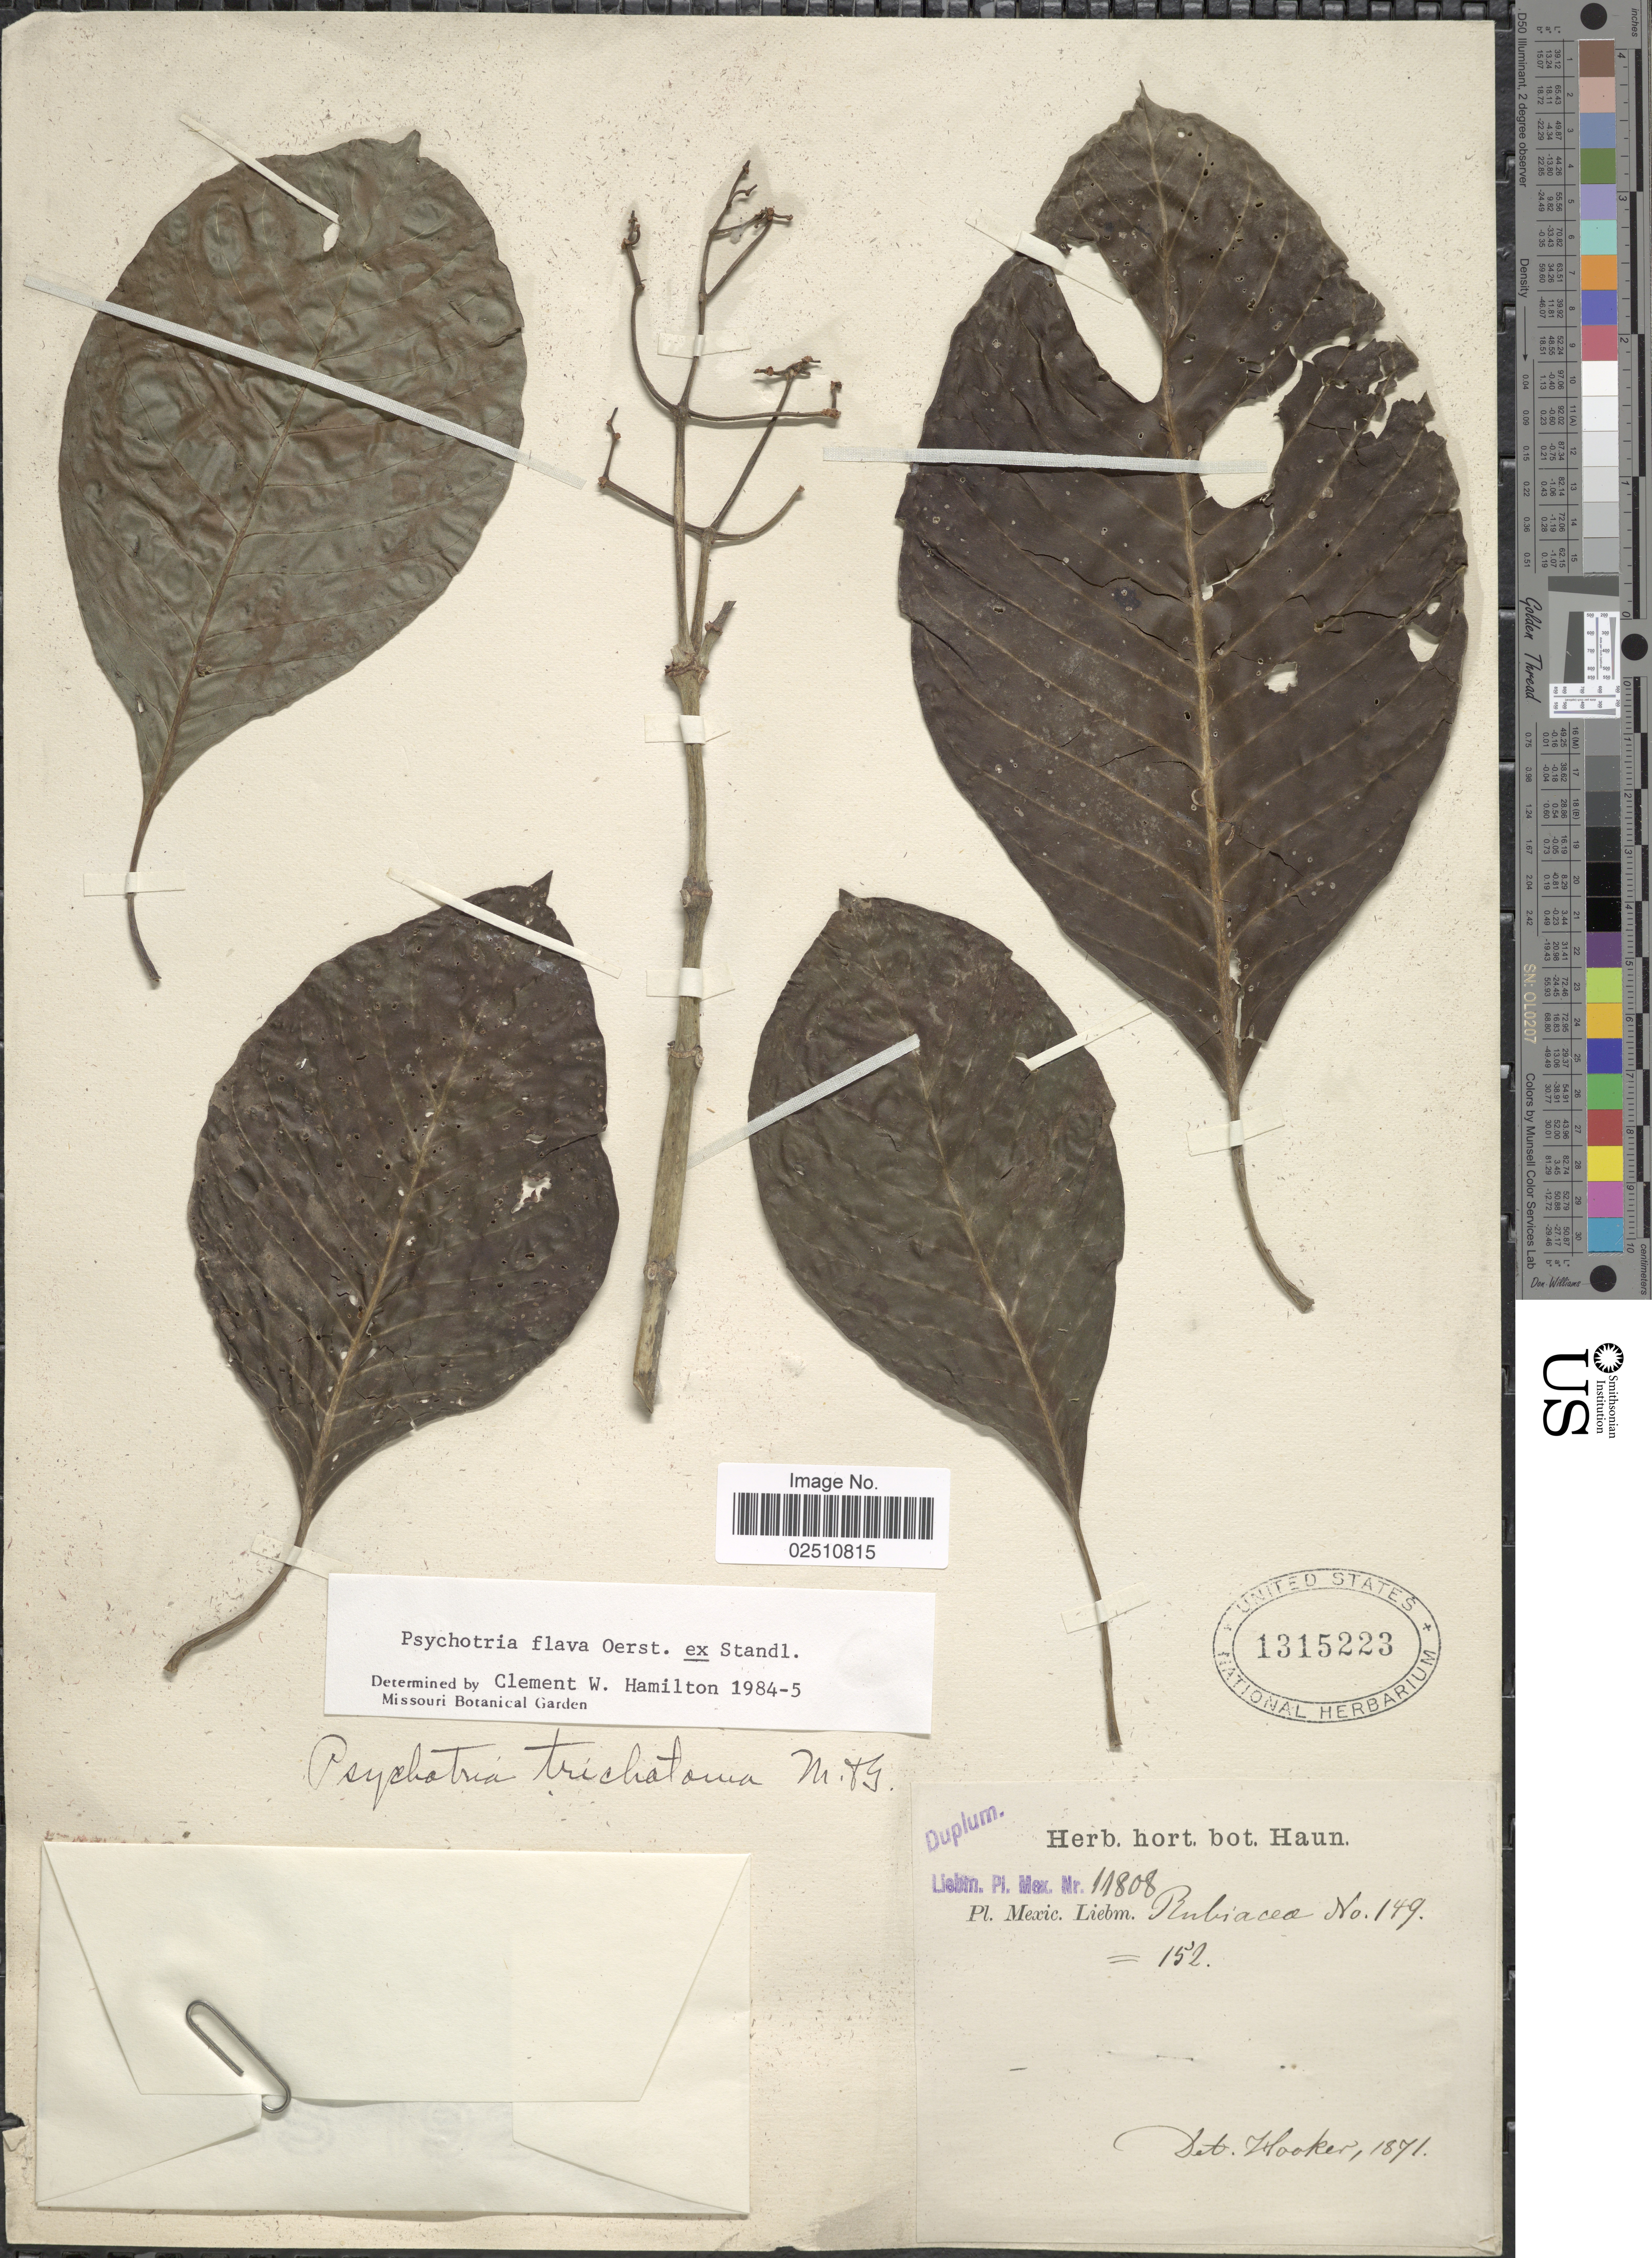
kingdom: Plantae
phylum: Tracheophyta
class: Magnoliopsida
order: Gentianales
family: Rubiaceae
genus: Psychotria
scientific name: Psychotria flava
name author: Oerst. ex Standl.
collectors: Liebmann, --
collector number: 11808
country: Mexico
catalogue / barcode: US 1315223